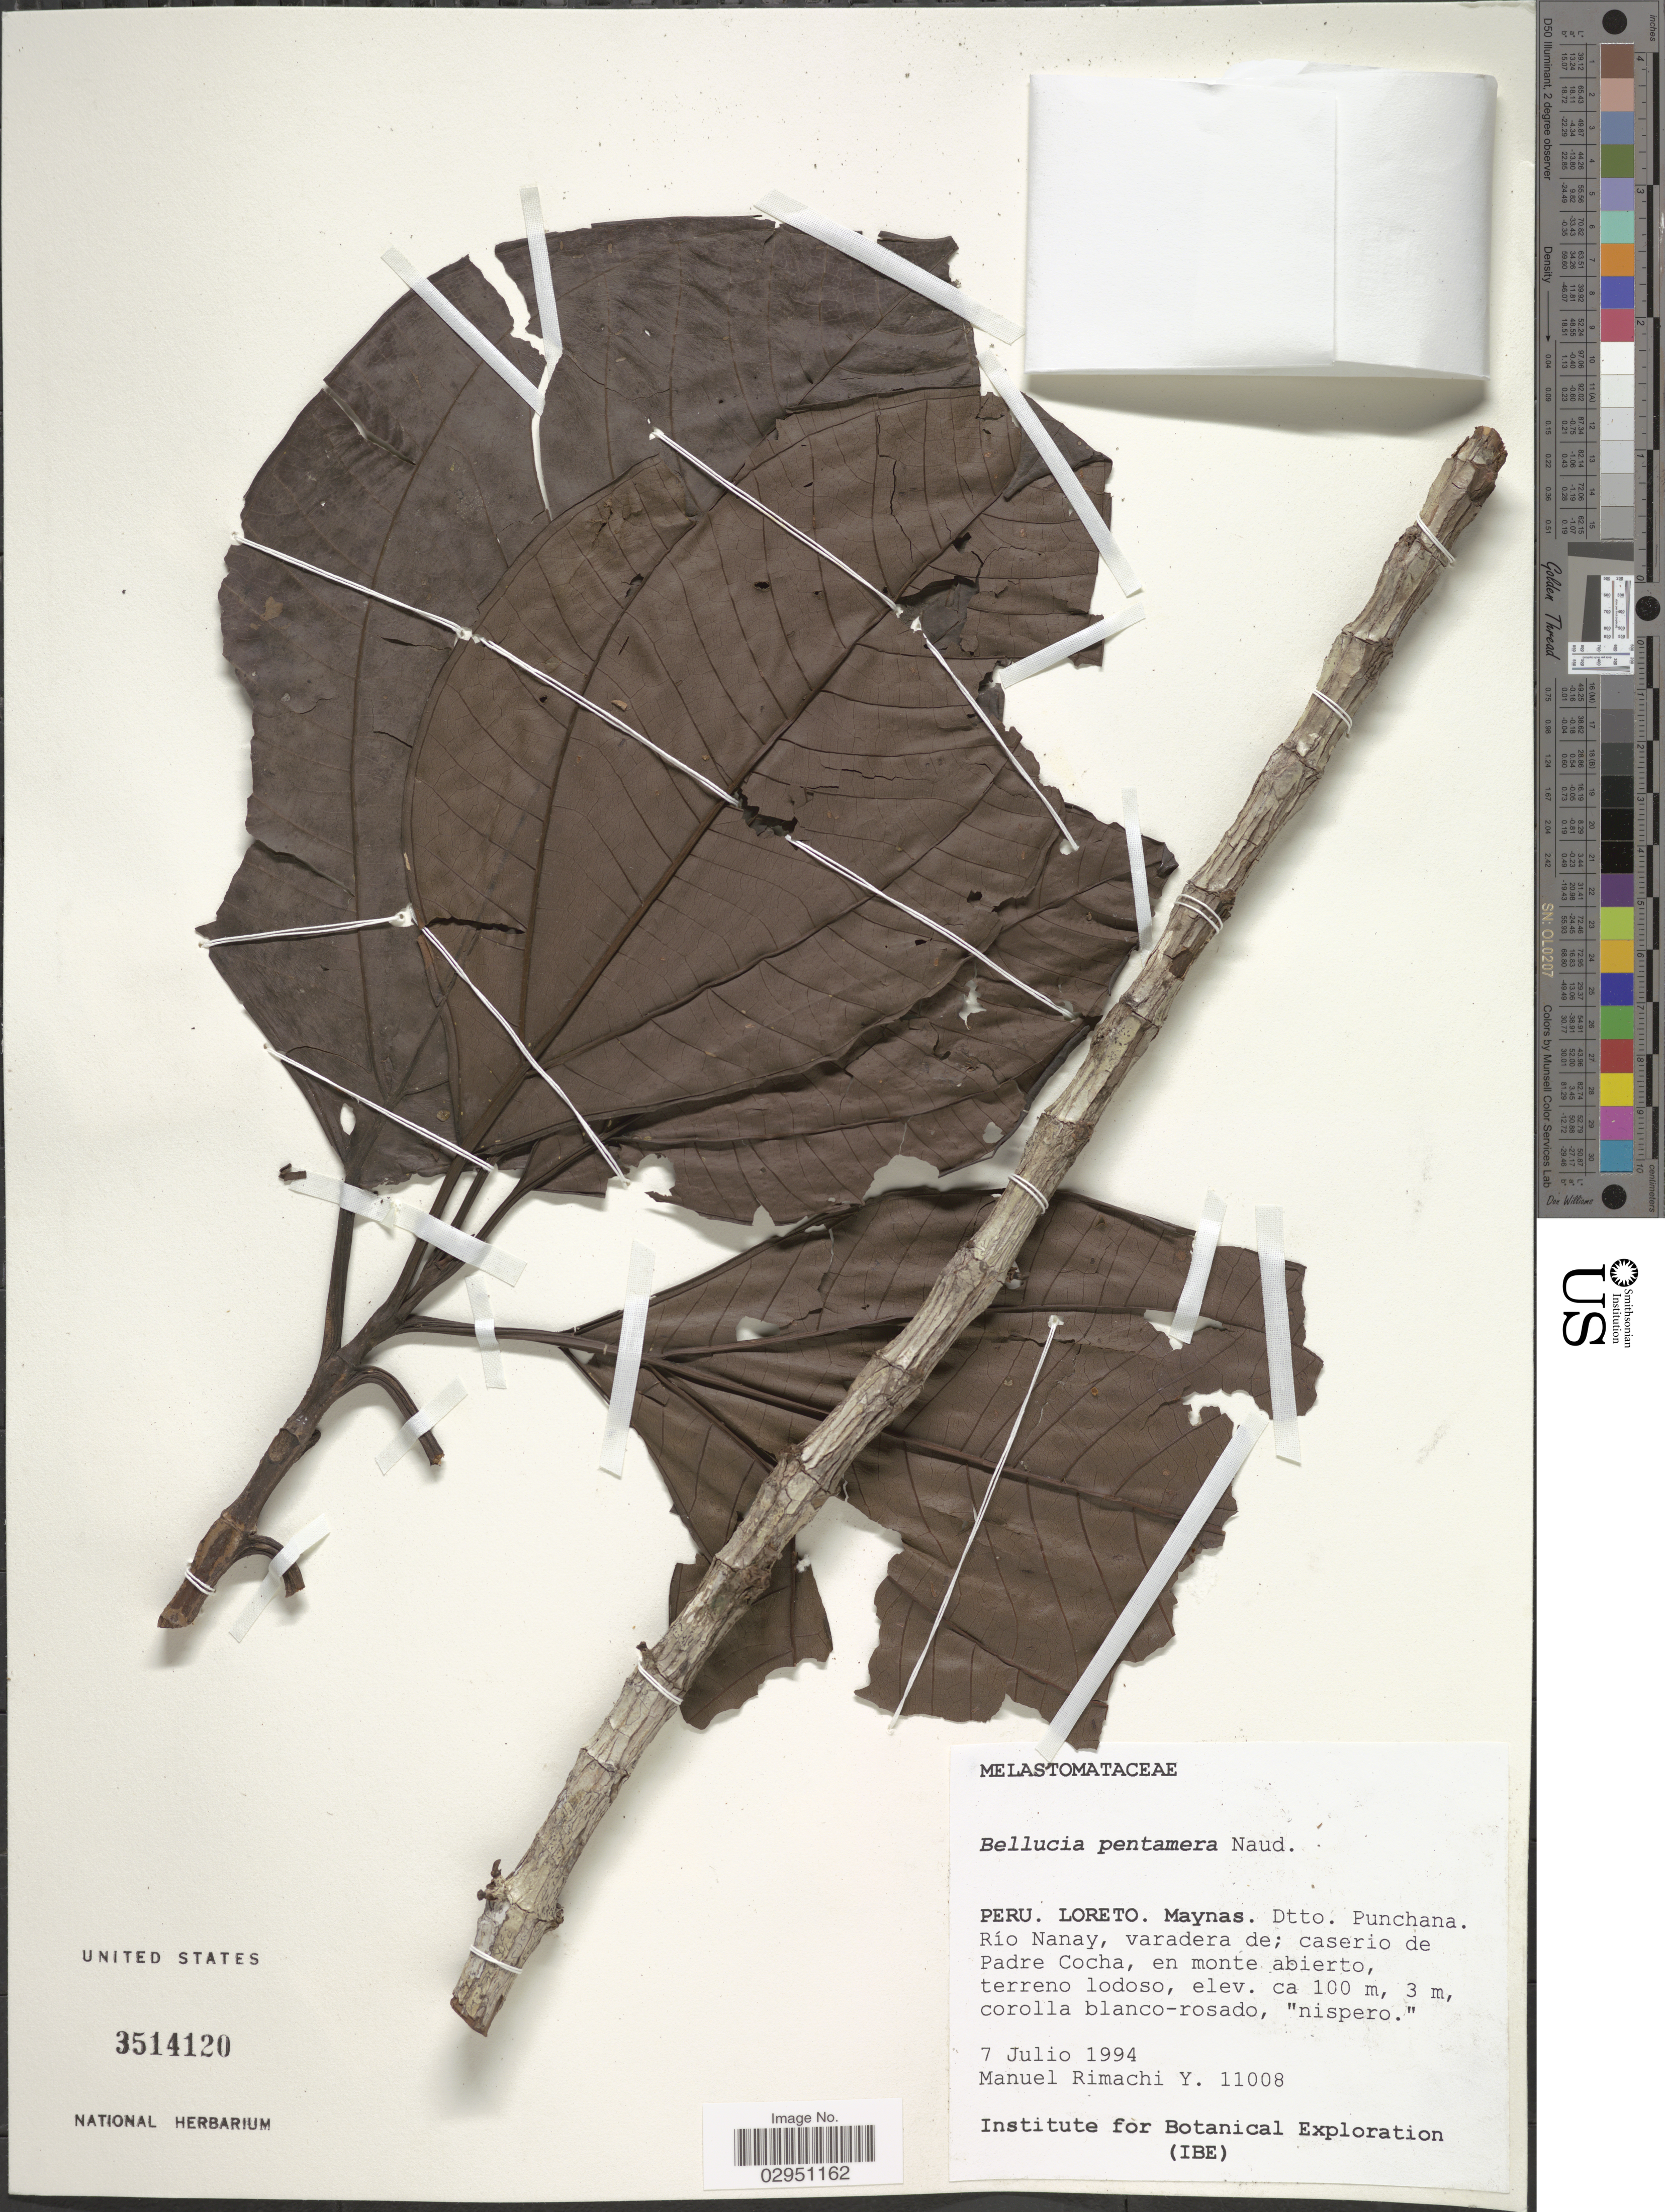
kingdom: Plantae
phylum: Tracheophyta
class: Magnoliopsida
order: Myrtales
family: Melastomataceae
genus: Bellucia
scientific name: Bellucia pentamera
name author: Naudin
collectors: M. Rimachi Y.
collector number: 11008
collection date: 1994-07-07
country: Peru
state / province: Loreto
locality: Maynas. Dtto. Punchana. Río Nanay, caserio de Padre Cocha.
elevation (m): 100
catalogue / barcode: US 3514120